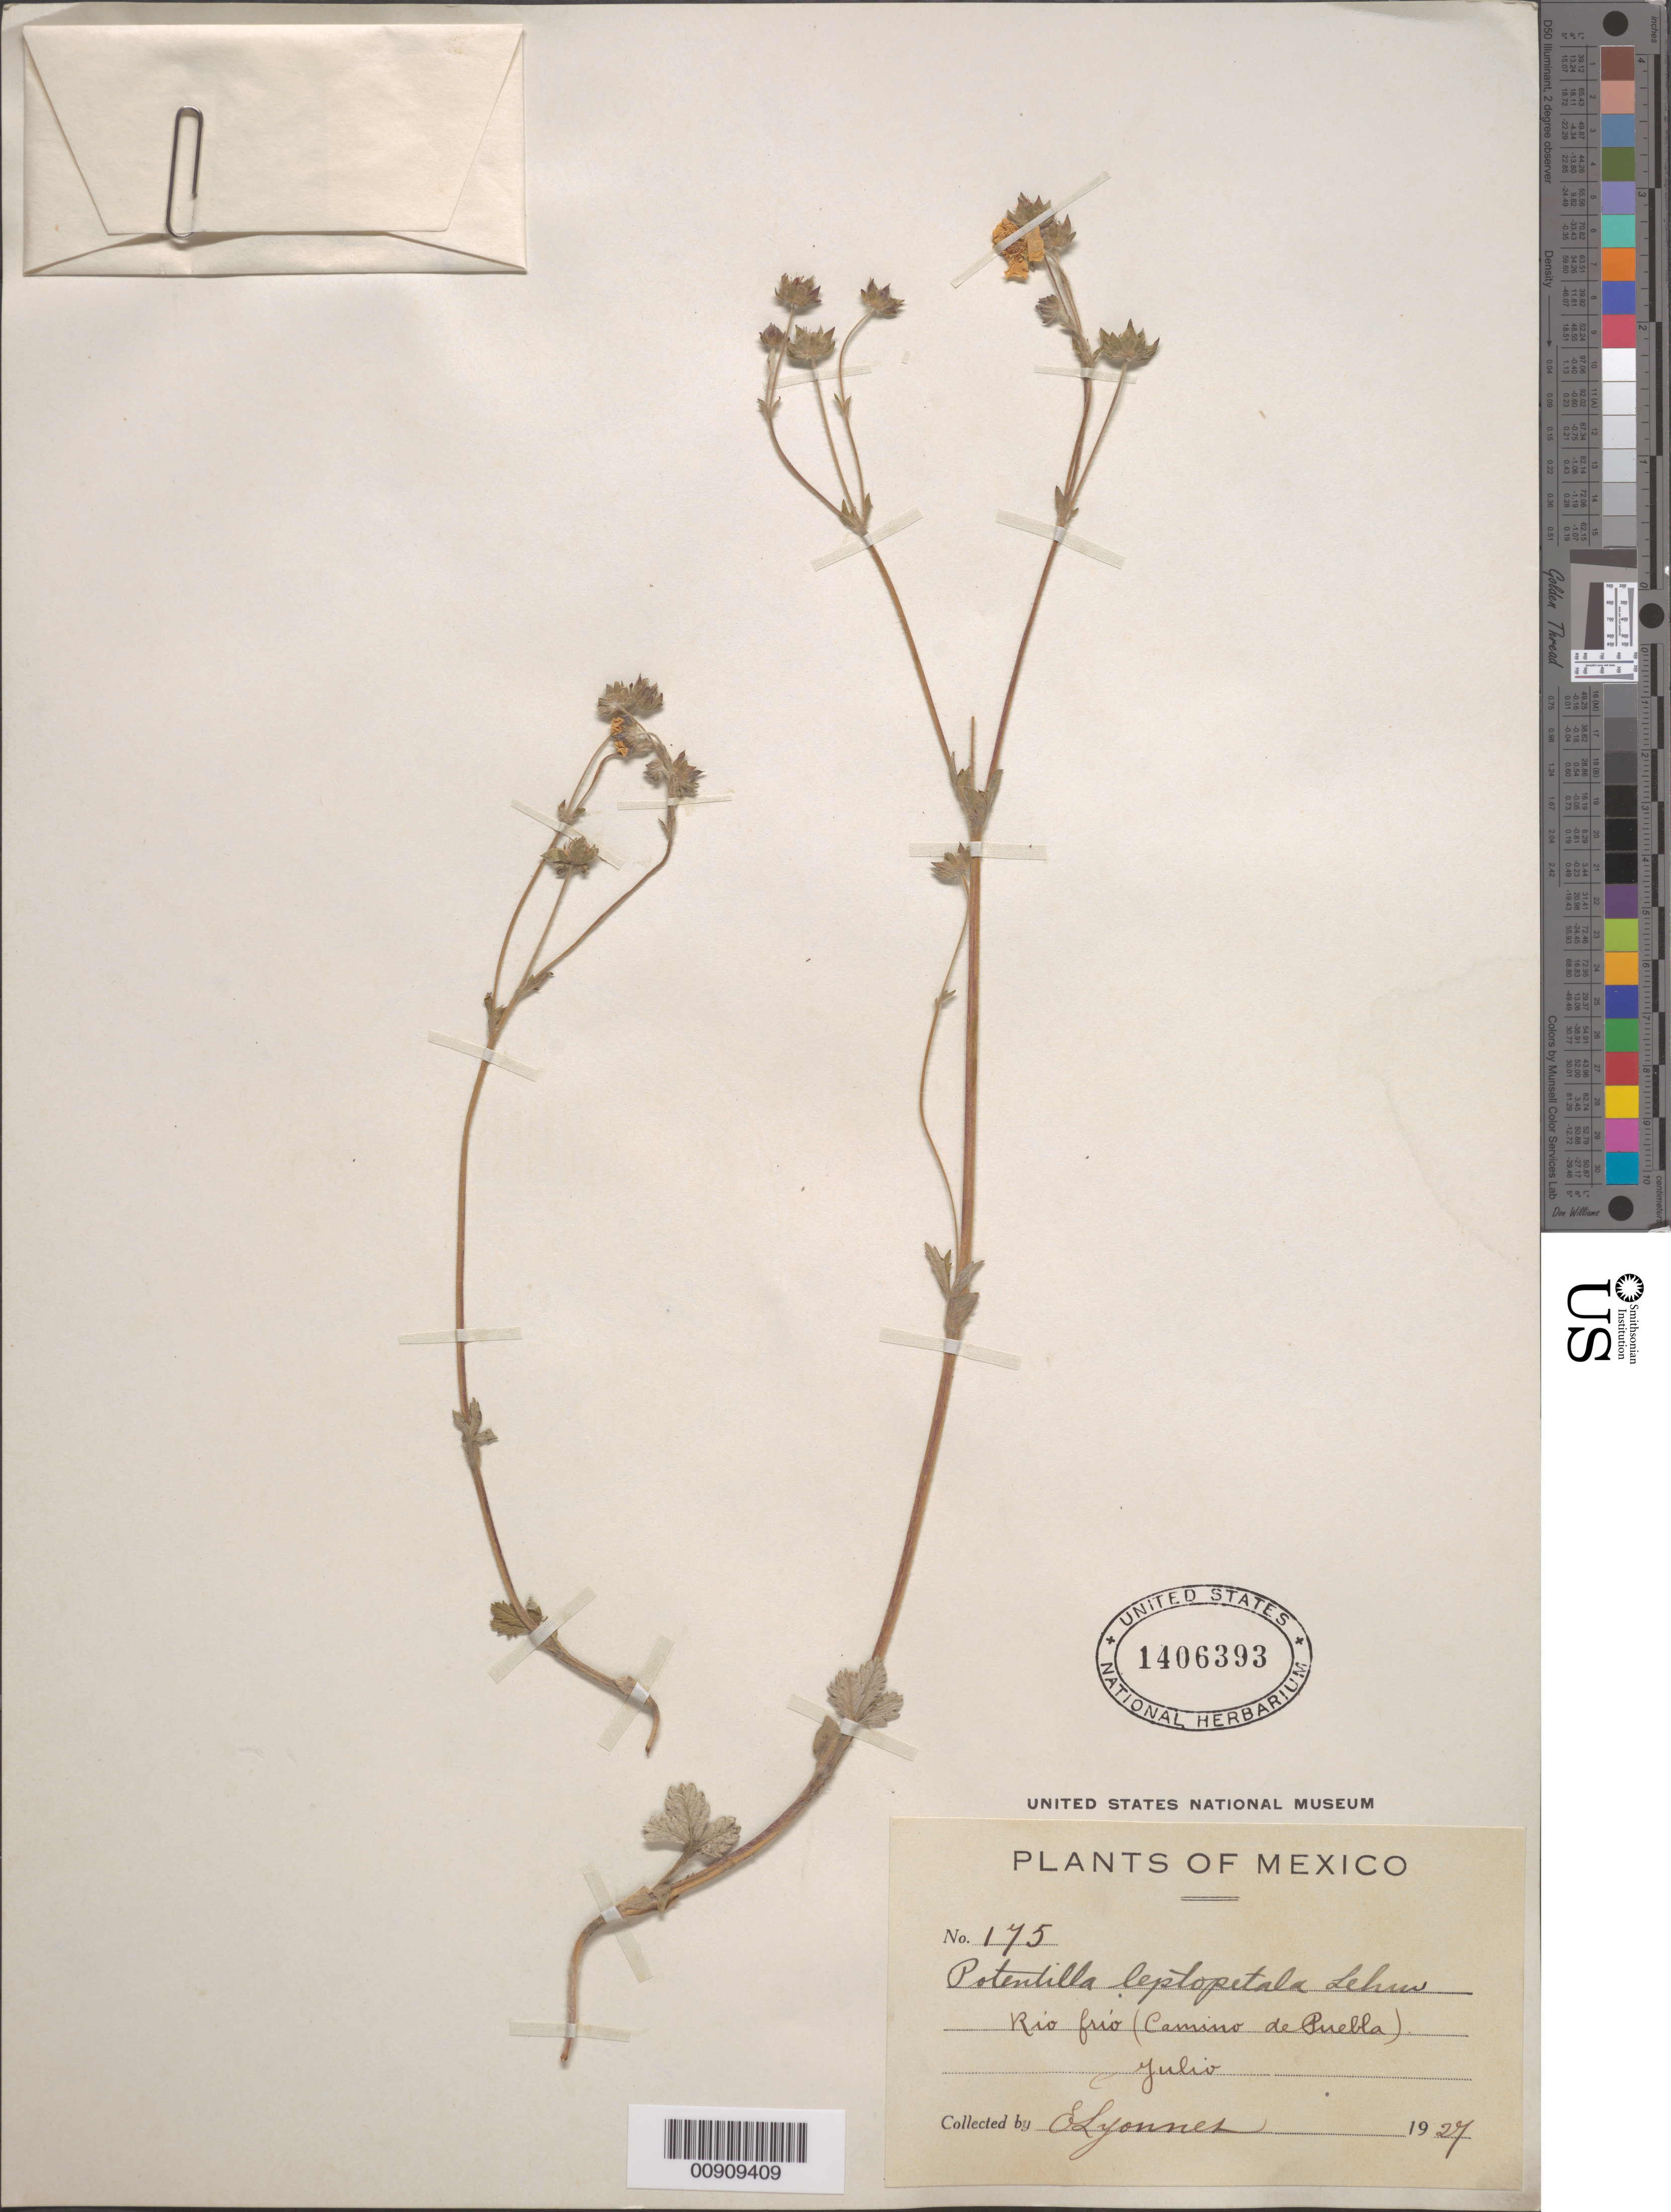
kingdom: Plantae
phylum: Tracheophyta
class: Magnoliopsida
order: Rosales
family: Rosaceae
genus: Potentilla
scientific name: Potentilla leptopetala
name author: Lehm.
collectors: Bro. E. Lyonnet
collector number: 175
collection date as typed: Jul 1927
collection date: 1927-07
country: Mexico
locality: Río Frío (Camino de Puebla).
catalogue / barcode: US 1406393